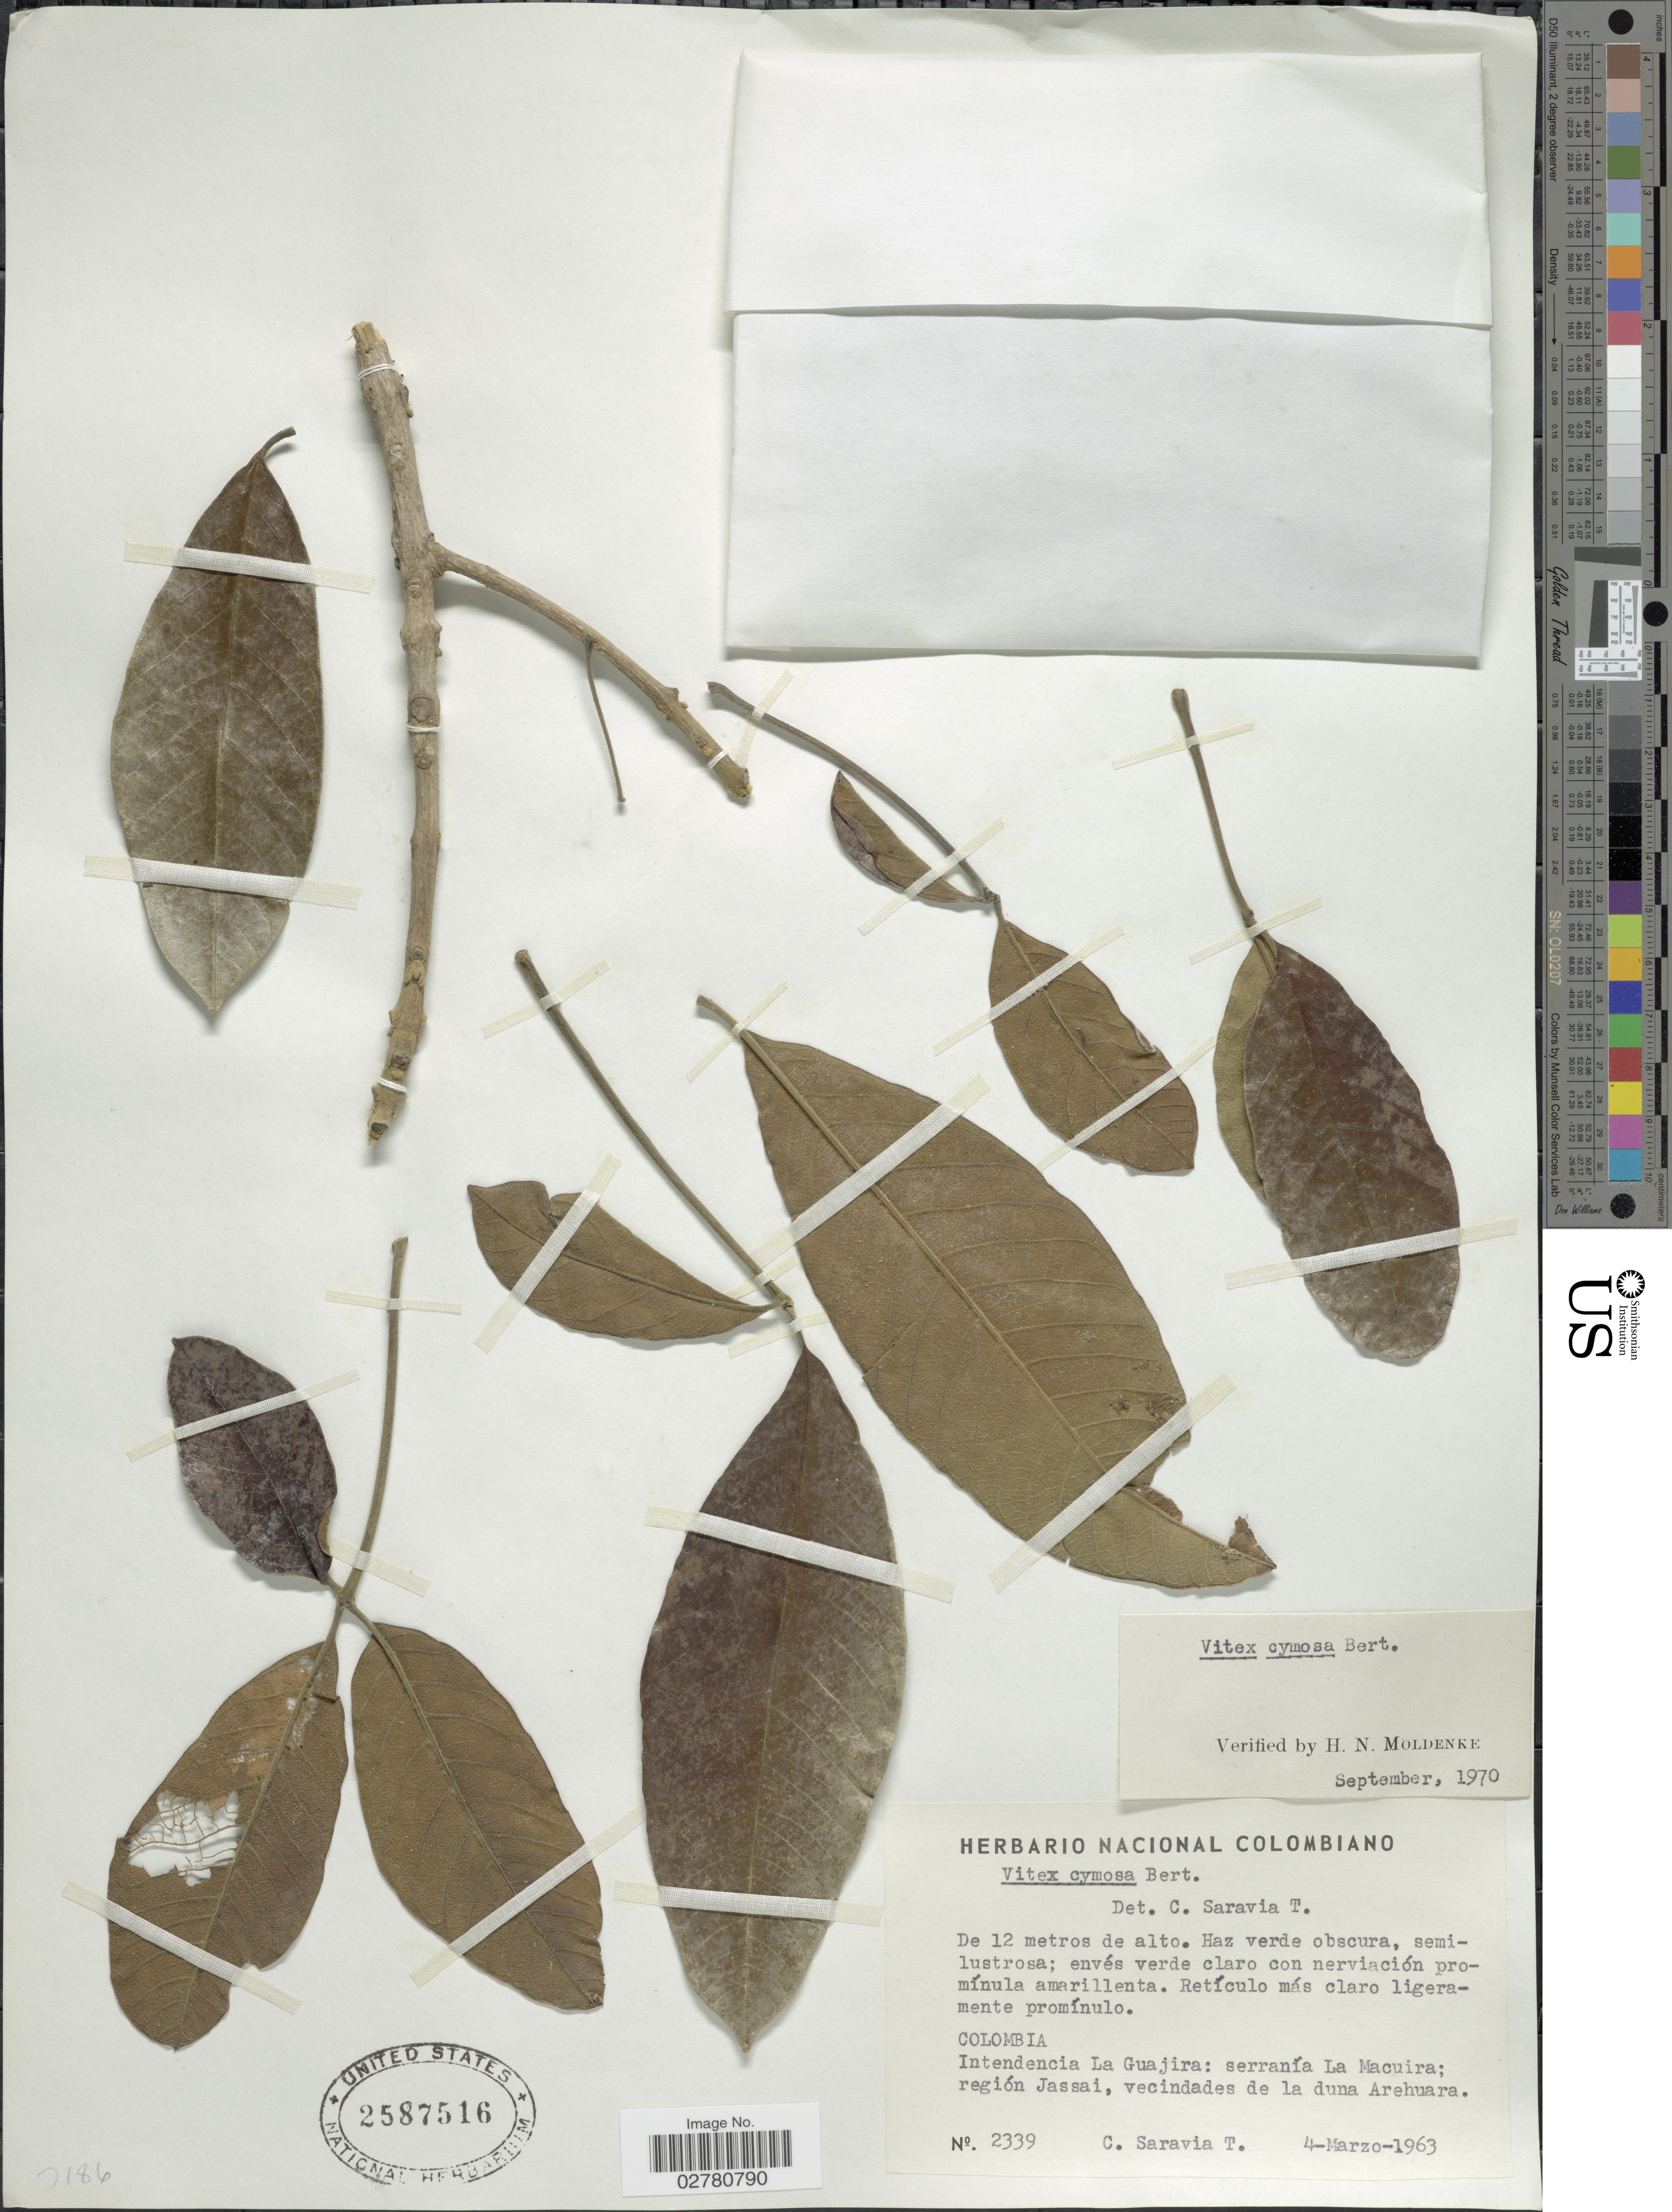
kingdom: Plantae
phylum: Tracheophyta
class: Magnoliopsida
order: Lamiales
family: Lamiaceae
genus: Vitex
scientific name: Vitex cymosa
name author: Bertero ex Spreng.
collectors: C. Saravia T.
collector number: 2339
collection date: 1963-03-04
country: Colombia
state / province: La Guajira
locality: Intendencia La Guajira: serranía La Macuira; región Jassai, vecindades de la duna Arehuara.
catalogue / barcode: US 2587516